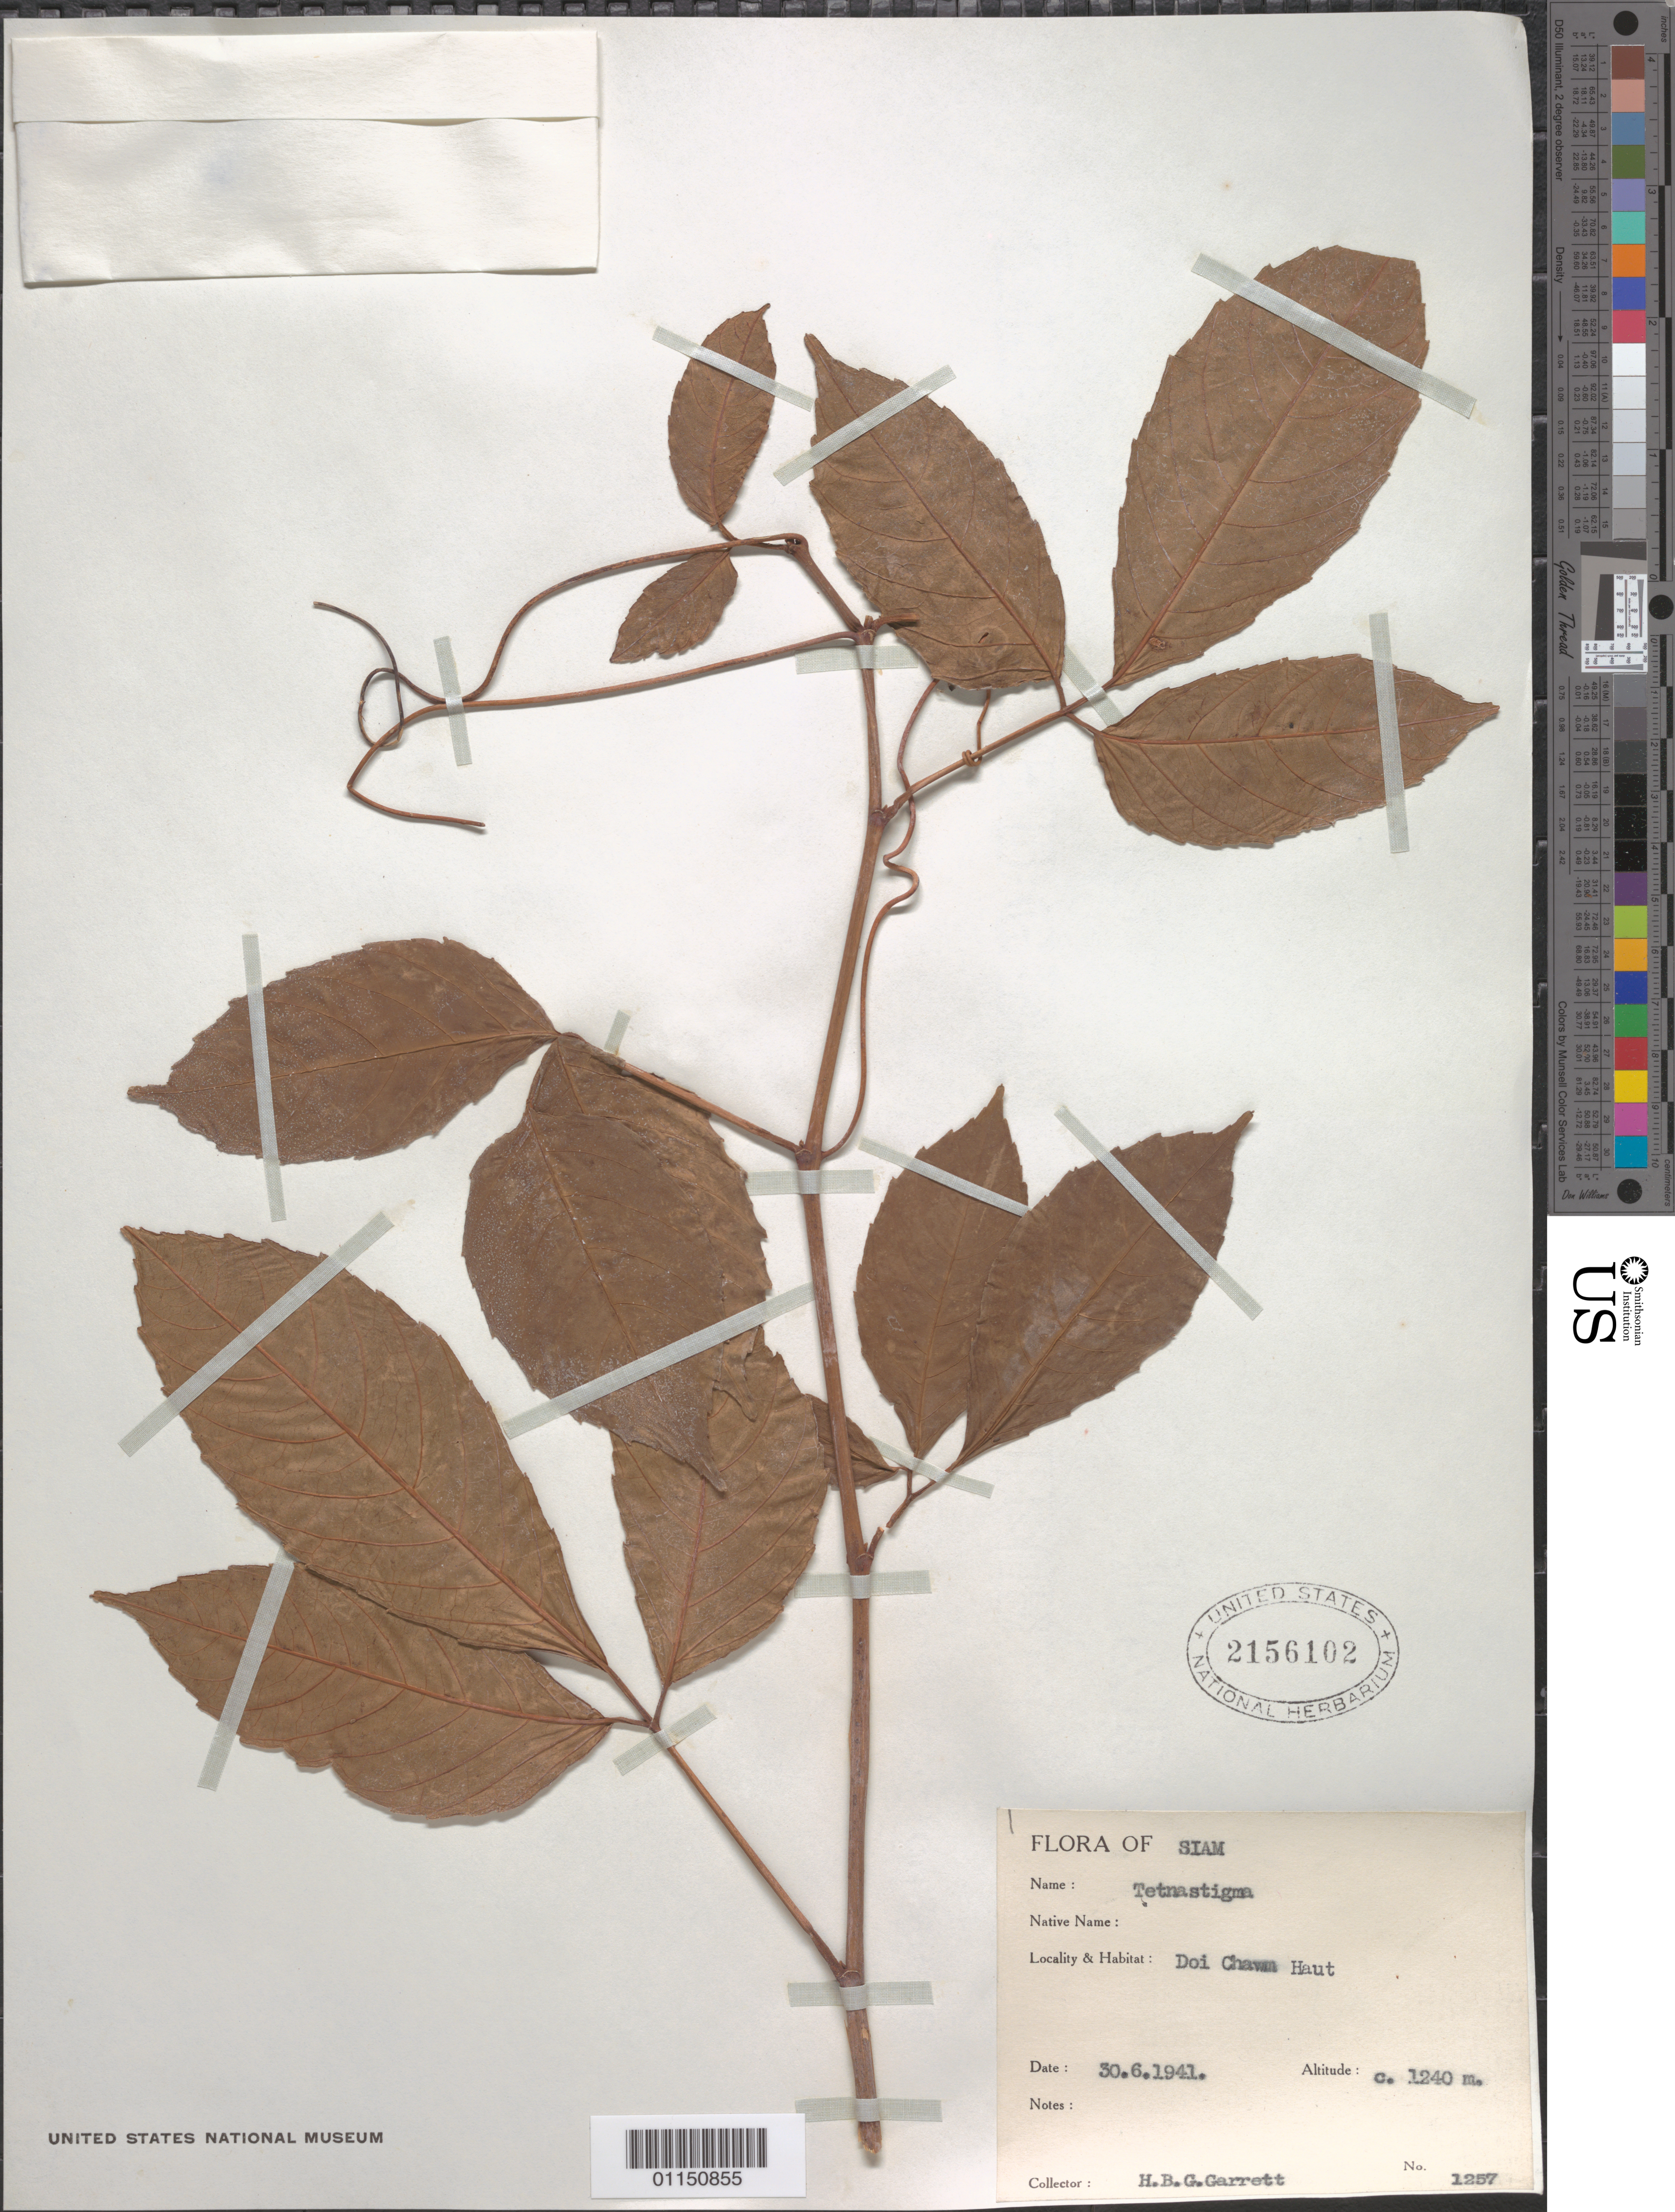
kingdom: Plantae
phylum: Tracheophyta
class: Magnoliopsida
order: Vitales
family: Vitaceae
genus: Tetrastigma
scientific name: Tetrastigma sp.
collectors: H. Garrett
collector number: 1257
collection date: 1941-06-30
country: Thailand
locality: Doi Chawm Haut.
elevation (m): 1240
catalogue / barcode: US 2156102